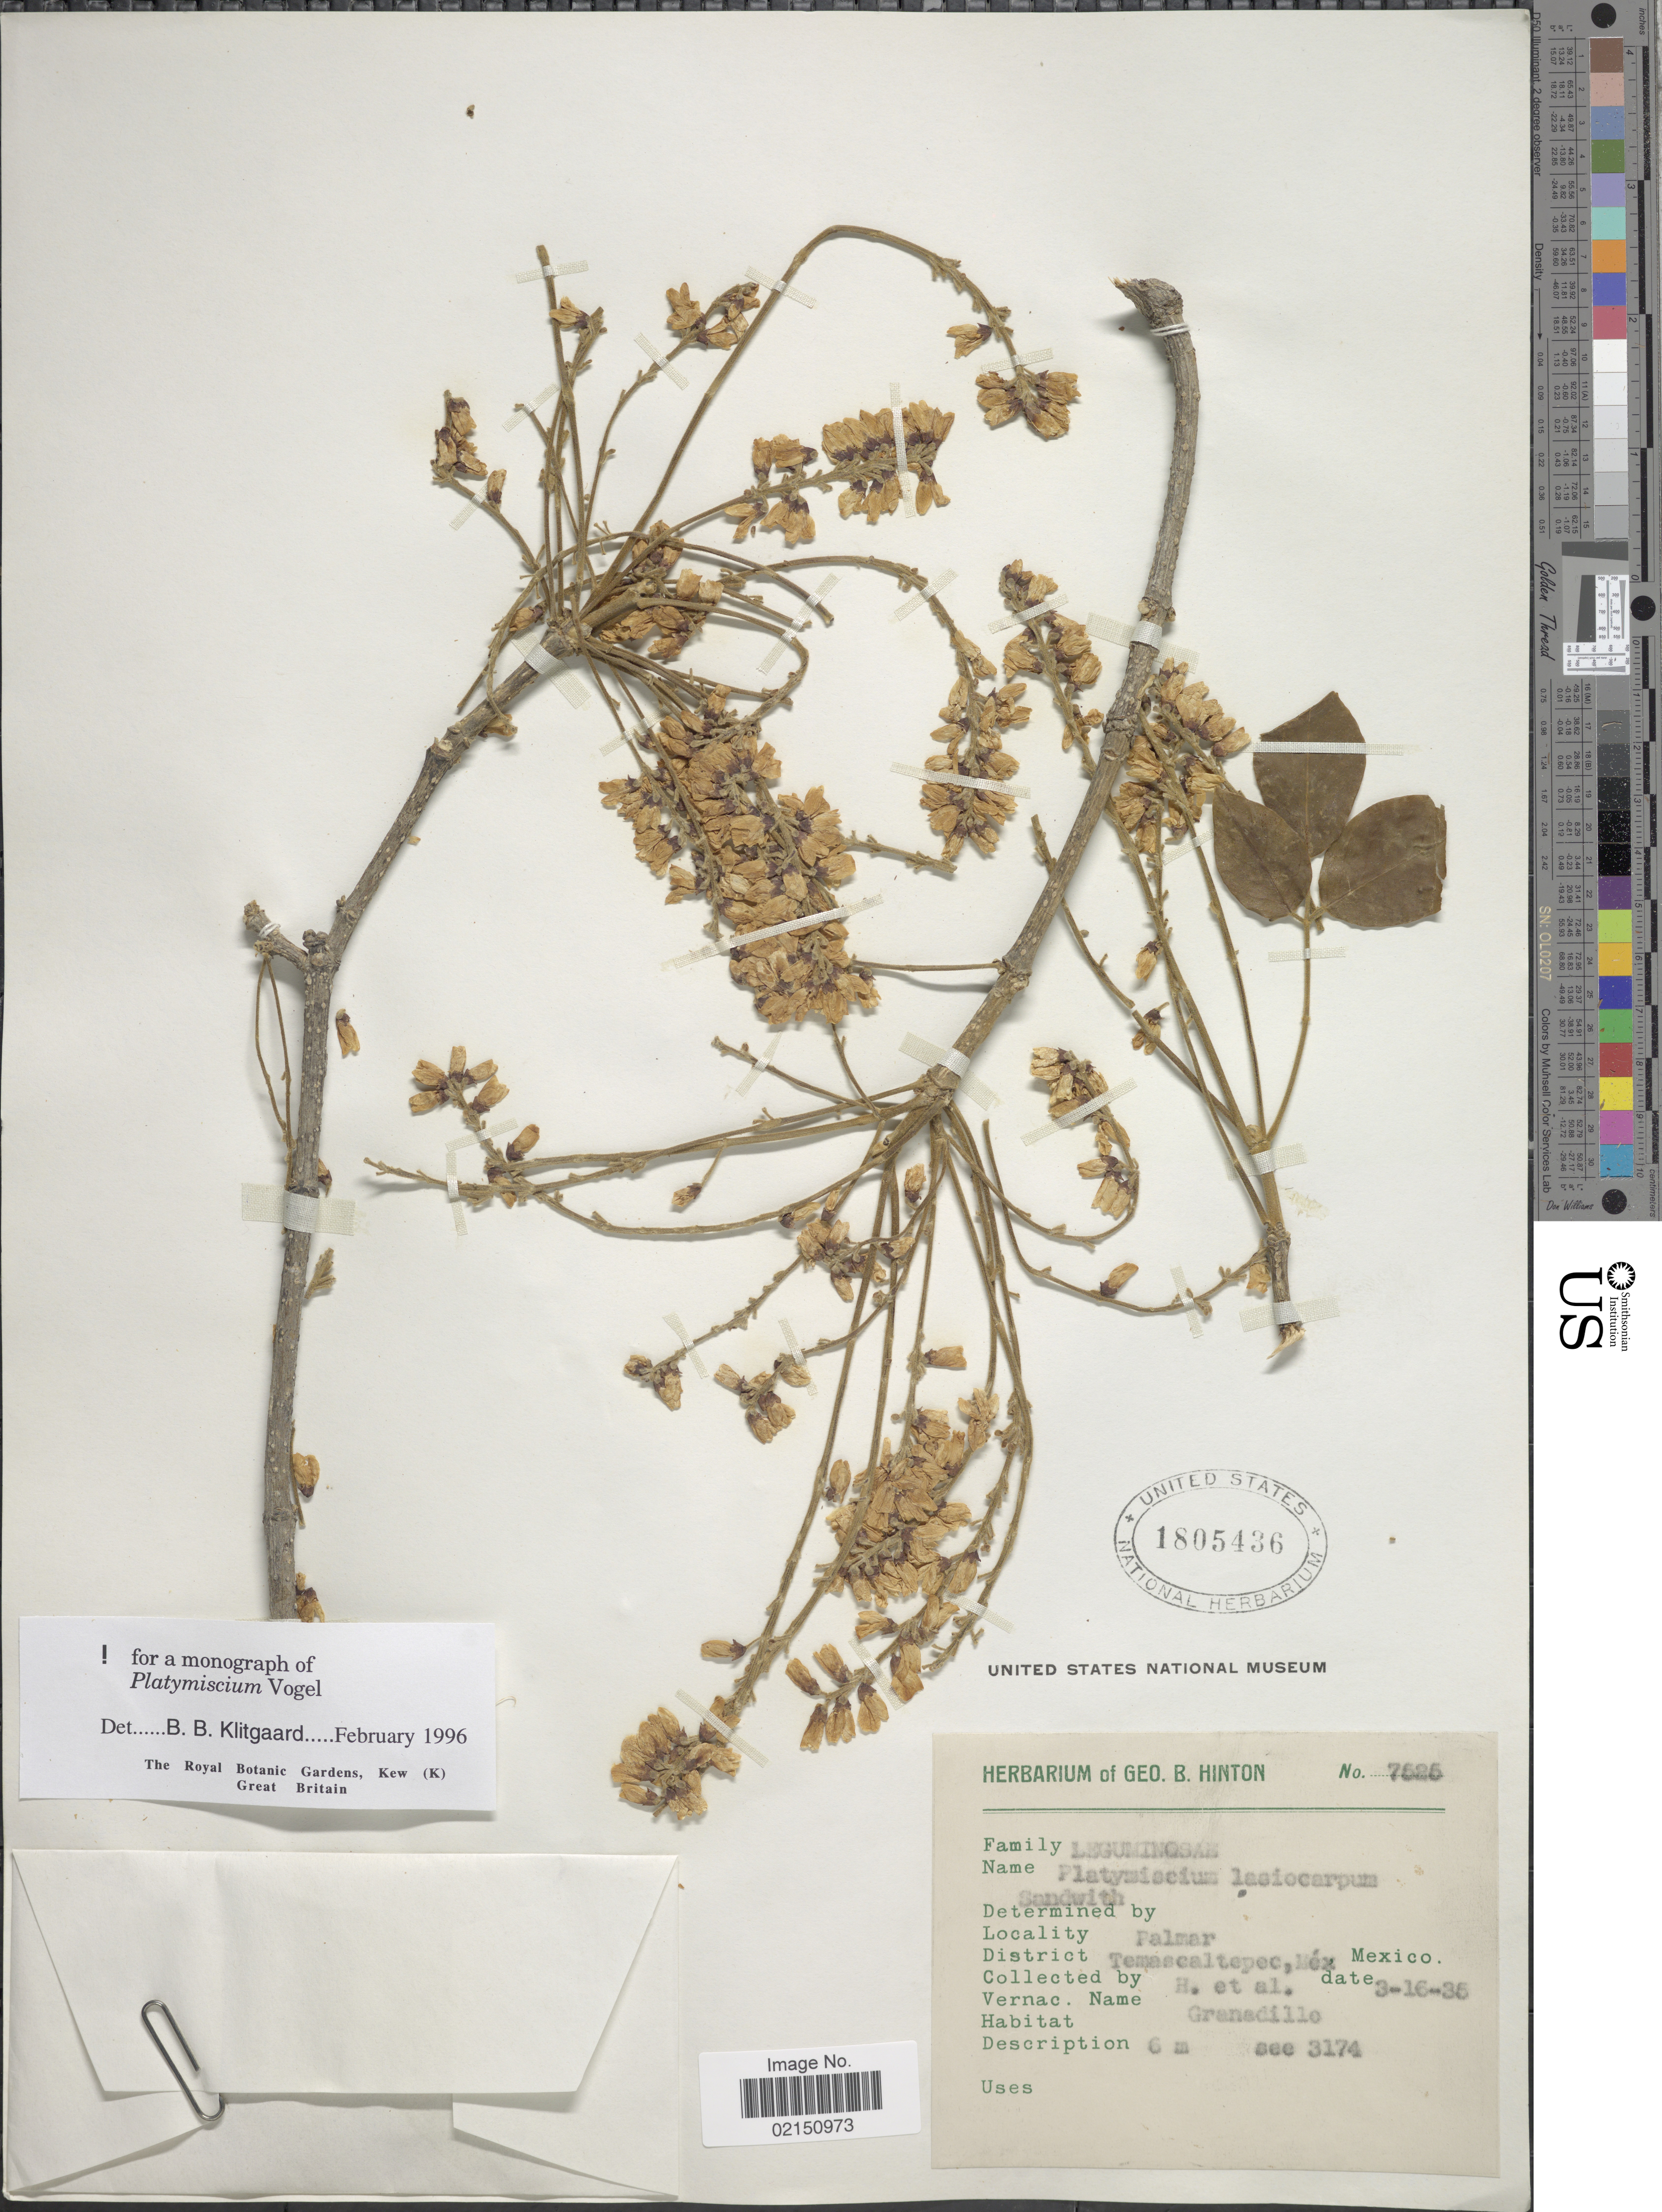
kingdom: Plantae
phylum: Tracheophyta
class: Magnoliopsida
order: Fabales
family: Fabaceae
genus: Platymiscium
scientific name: Platymiscium lasiocarpum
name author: Sandwith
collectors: G. B. Hinton & et al.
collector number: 7525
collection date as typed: Transcribed d/m/y: 16/3/35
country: Mexico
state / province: México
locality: Palmar, District Temascaltepec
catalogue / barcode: US 1805436